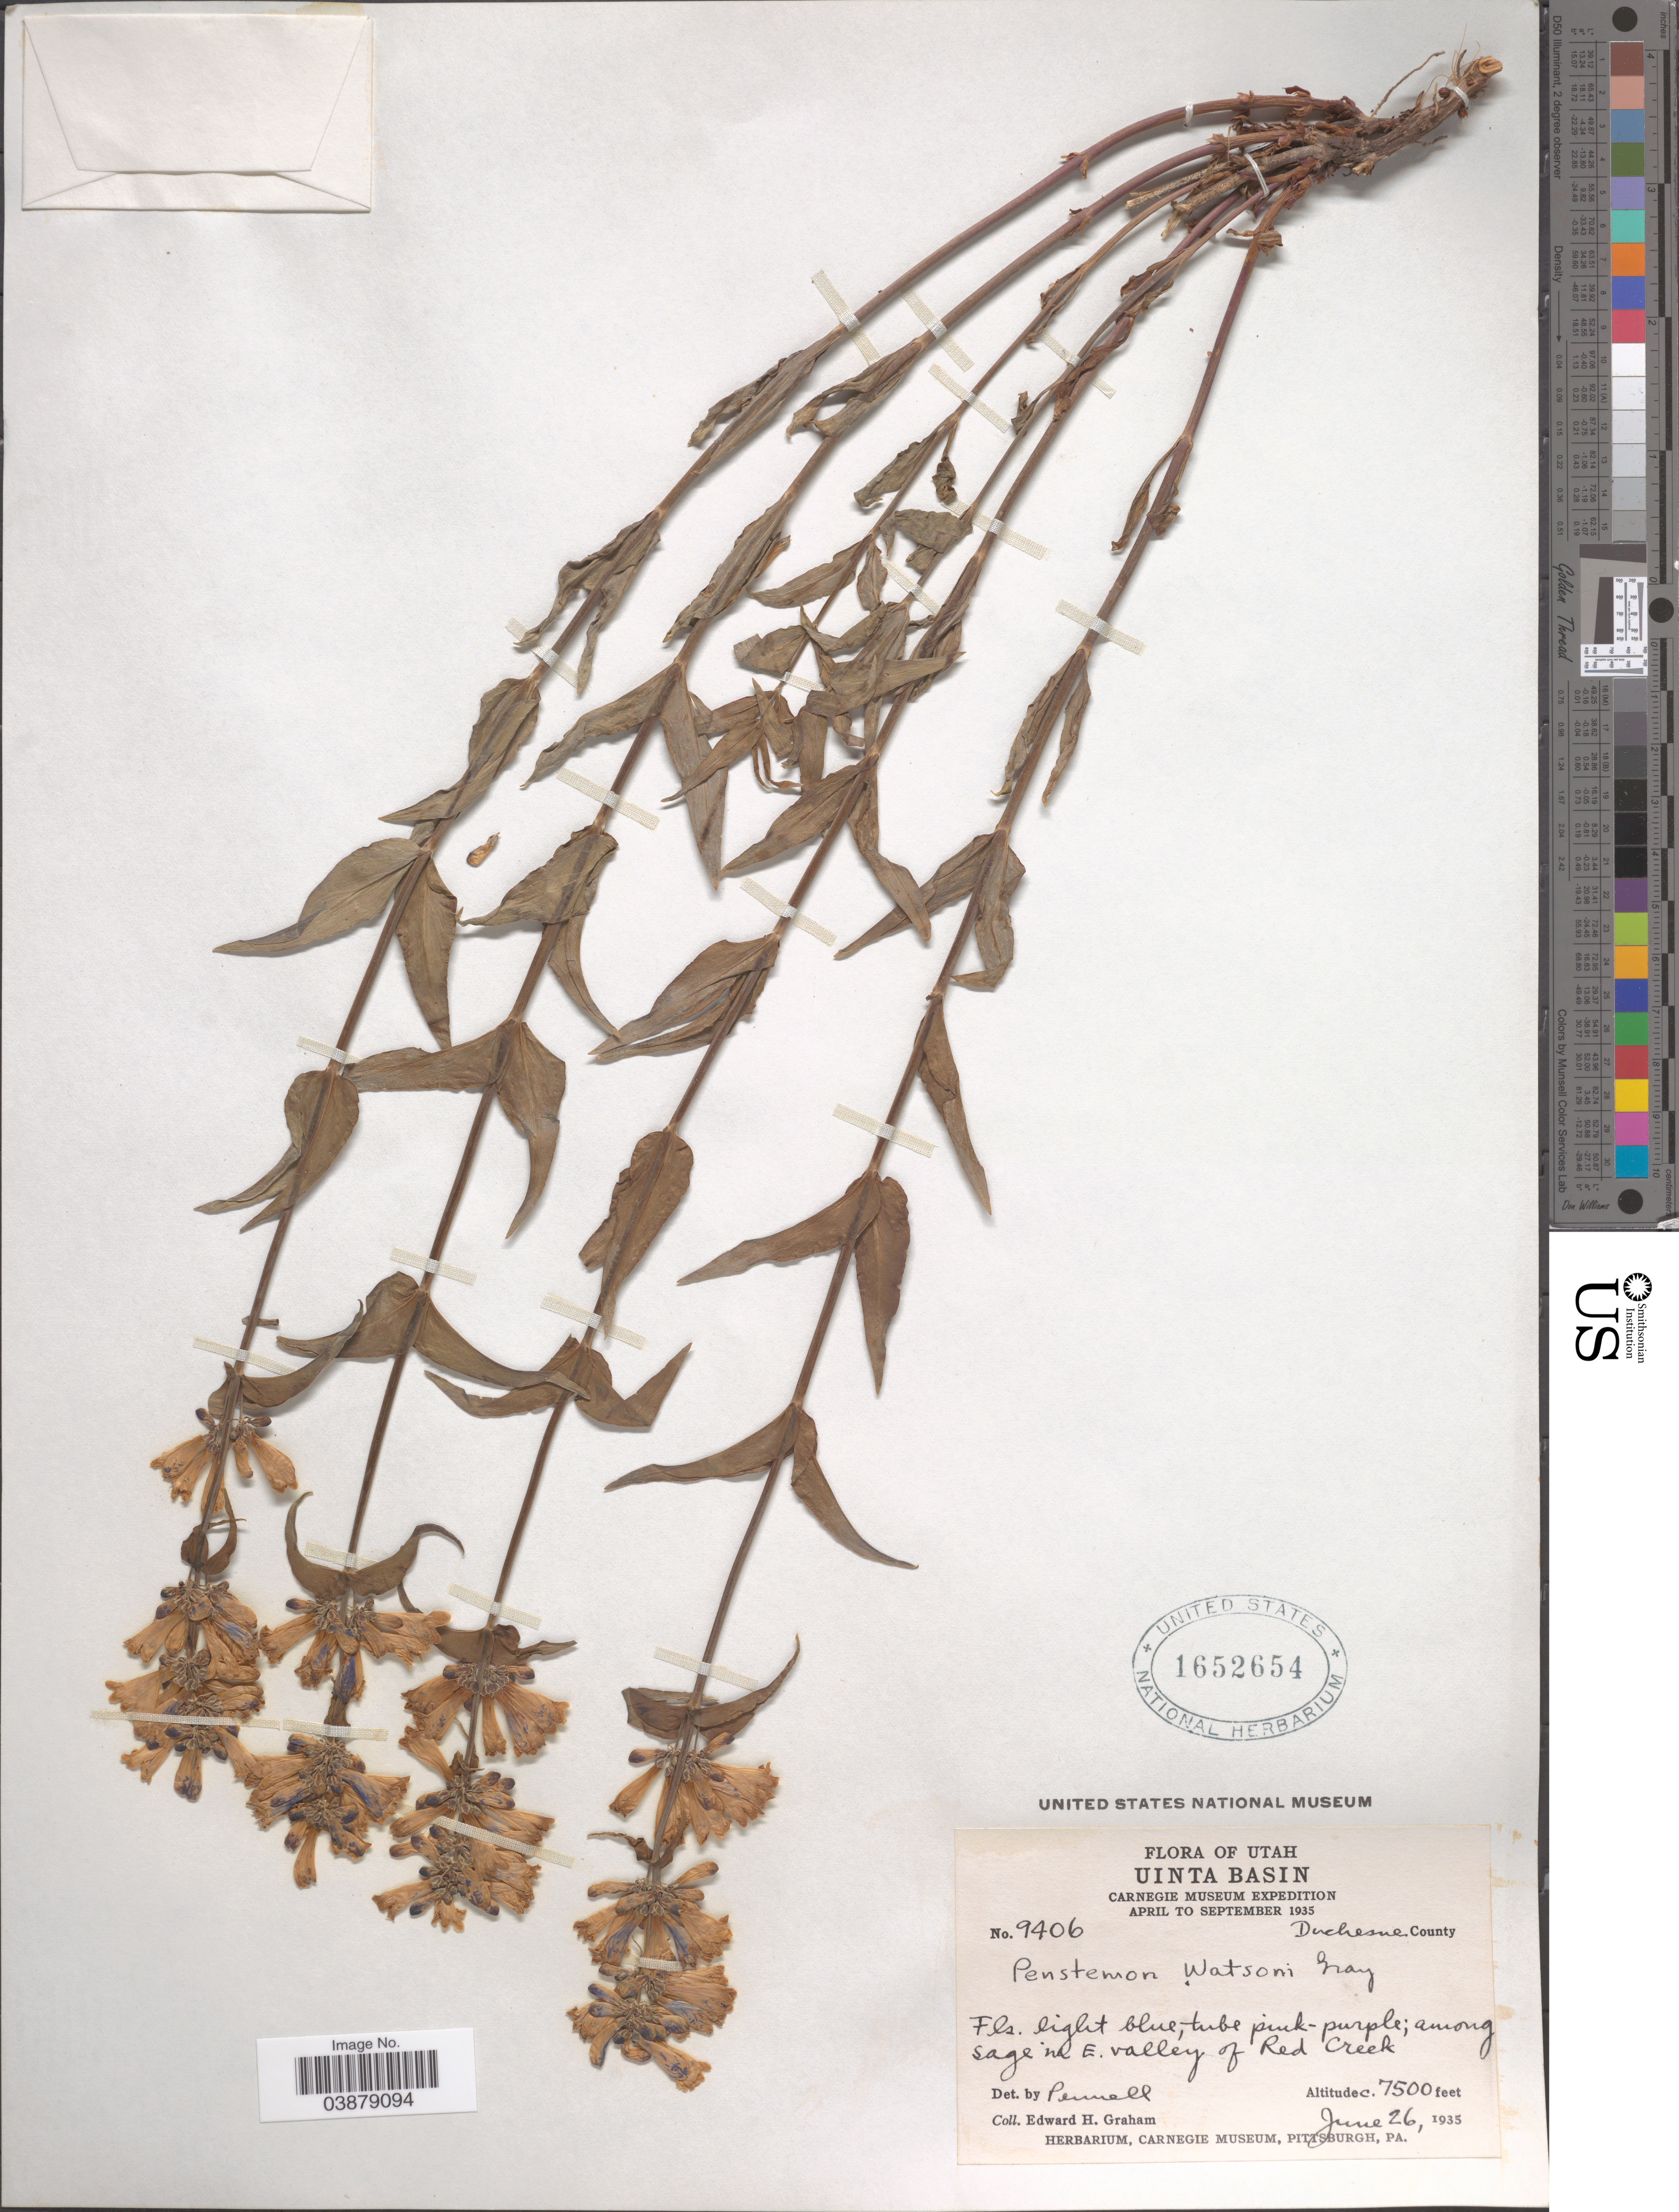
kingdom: Plantae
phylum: Tracheophyta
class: Magnoliopsida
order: Lamiales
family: Plantaginaceae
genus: Penstemon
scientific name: Penstemon watsonii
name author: A. Gray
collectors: E. H. Graham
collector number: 9406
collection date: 1935-06-26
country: United States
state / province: Utah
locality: Uinta Basin. Duchesne County. Among sage in E. valley of Red Creek.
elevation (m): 2286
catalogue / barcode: US 1652654